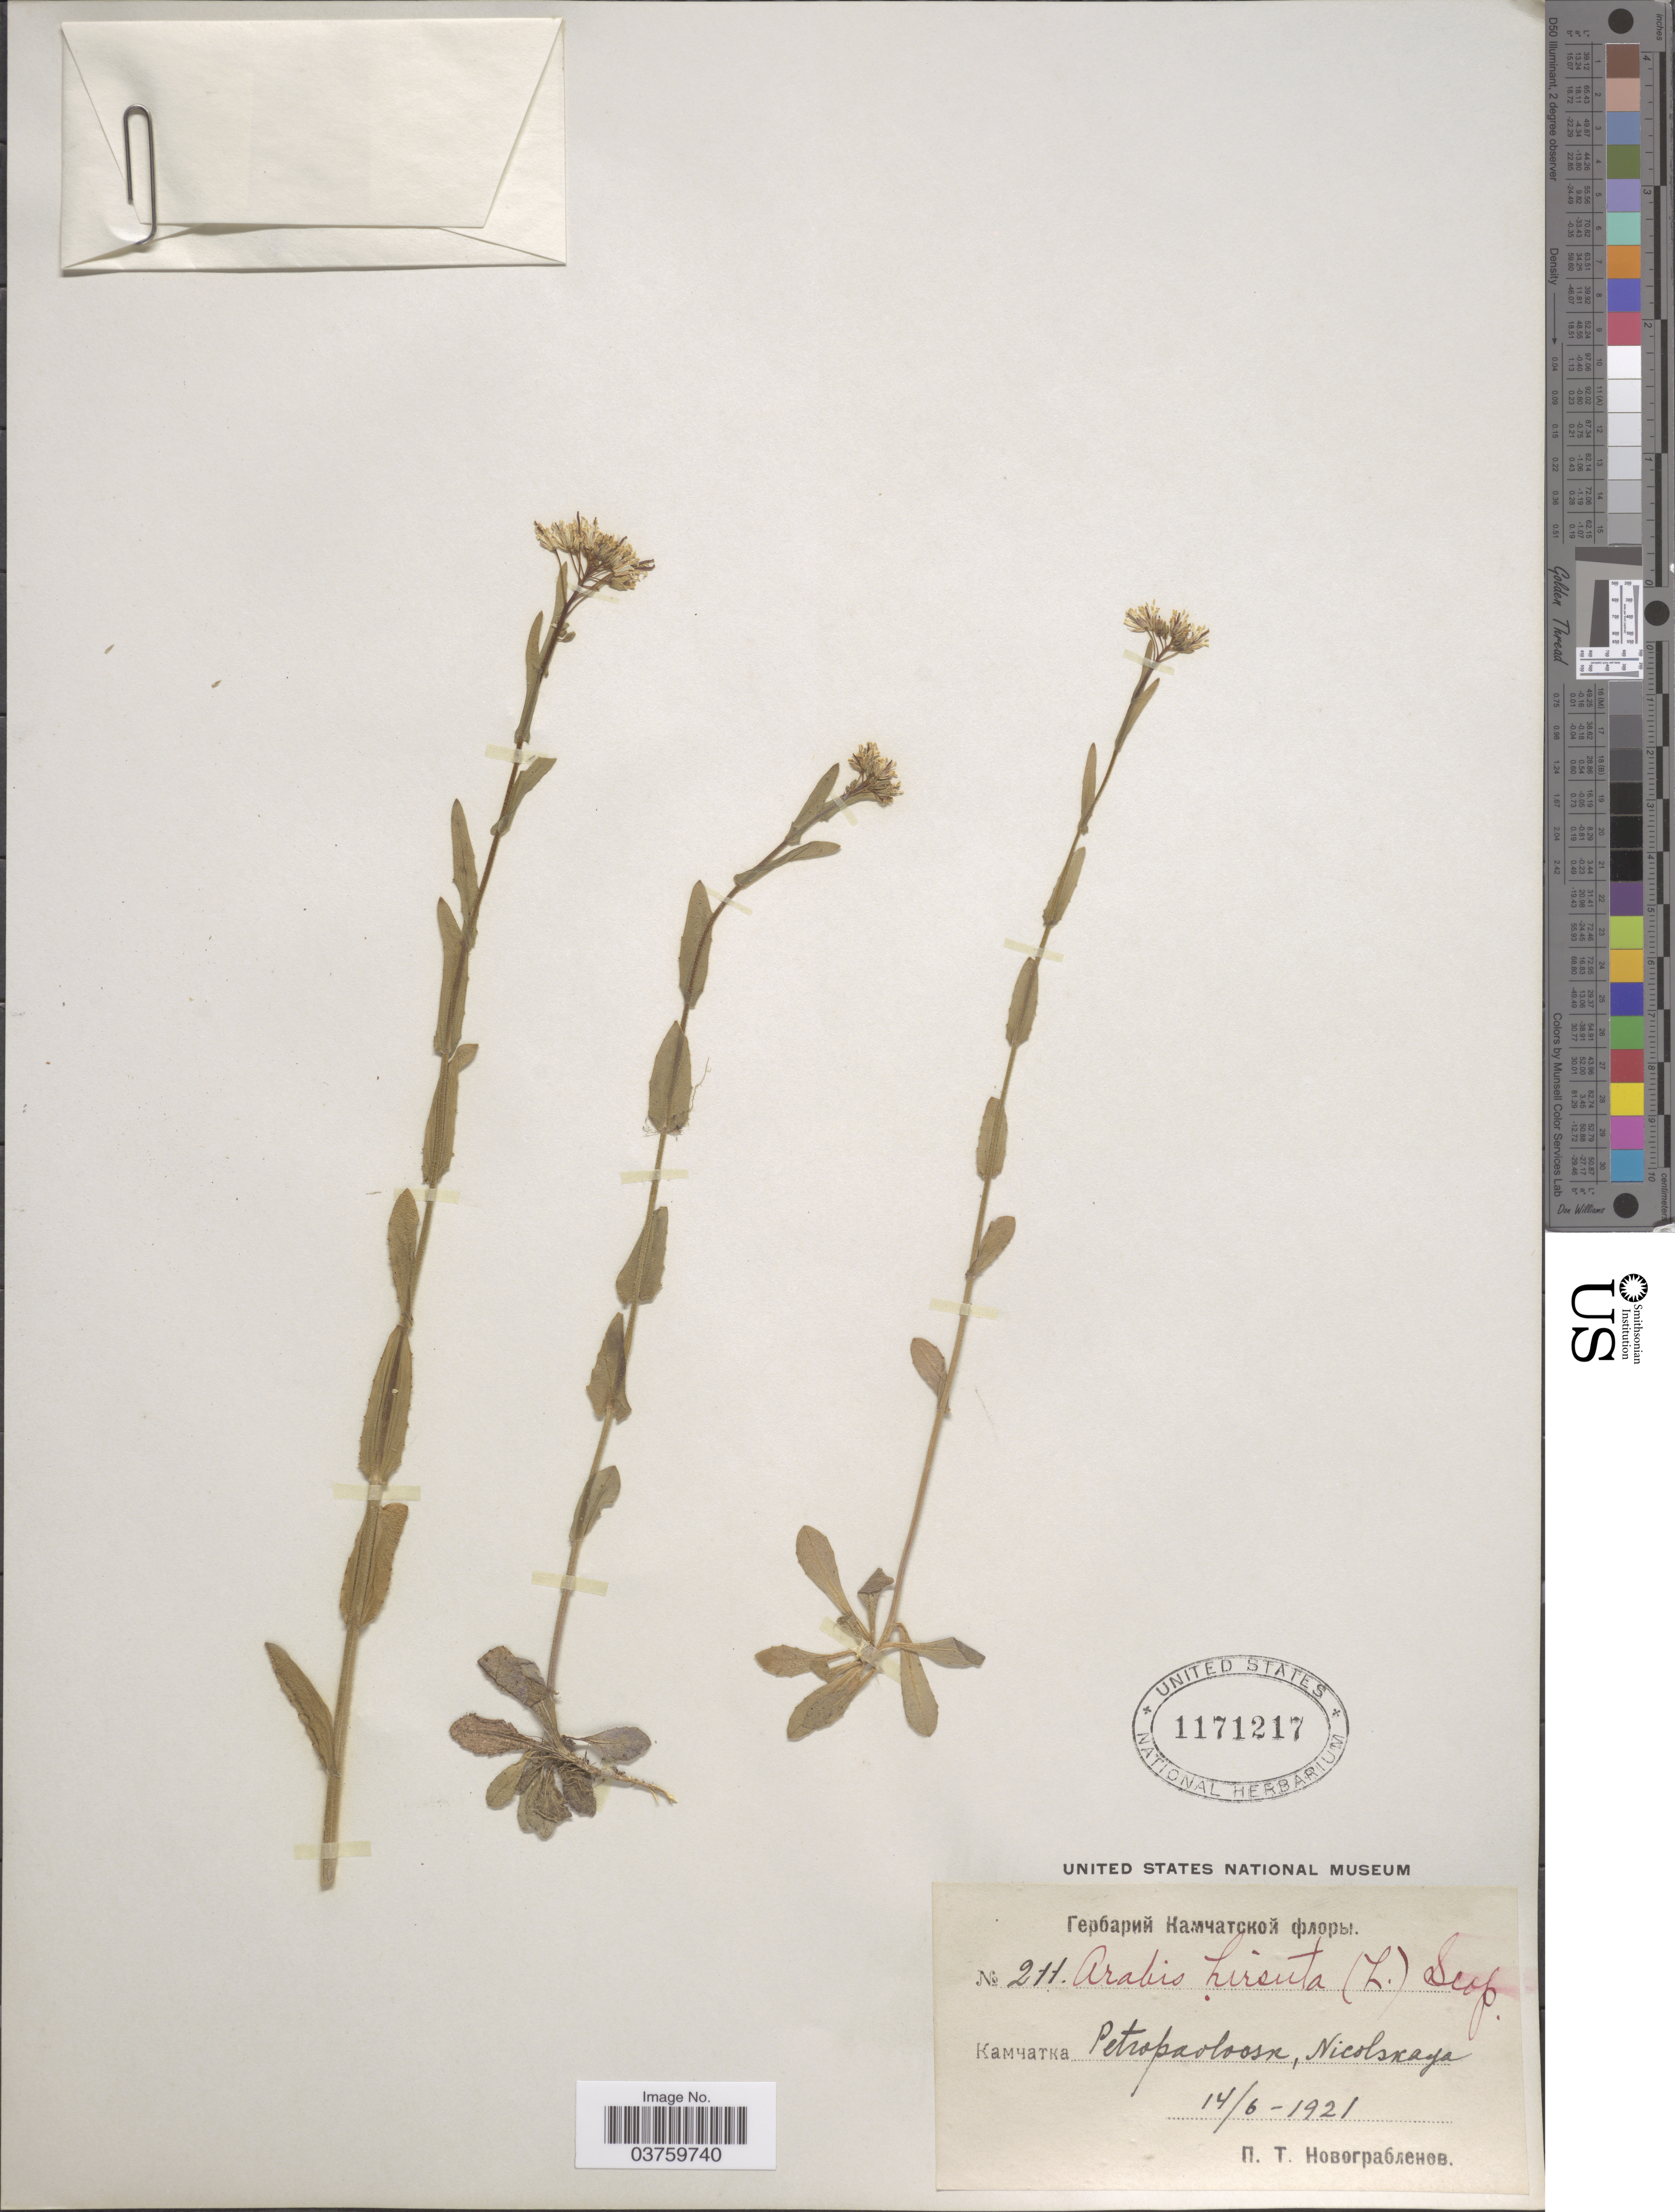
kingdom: Plantae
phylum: Tracheophyta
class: Magnoliopsida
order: Brassicales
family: Brassicaceae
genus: Arabis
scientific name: Arabis hirsuta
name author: (L.) Scop.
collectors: P. Novograblenov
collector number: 211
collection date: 1921-06-14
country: Russian Federation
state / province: Kamchatka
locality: Petropavlovsk, Nicolskaya.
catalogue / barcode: US 1171217